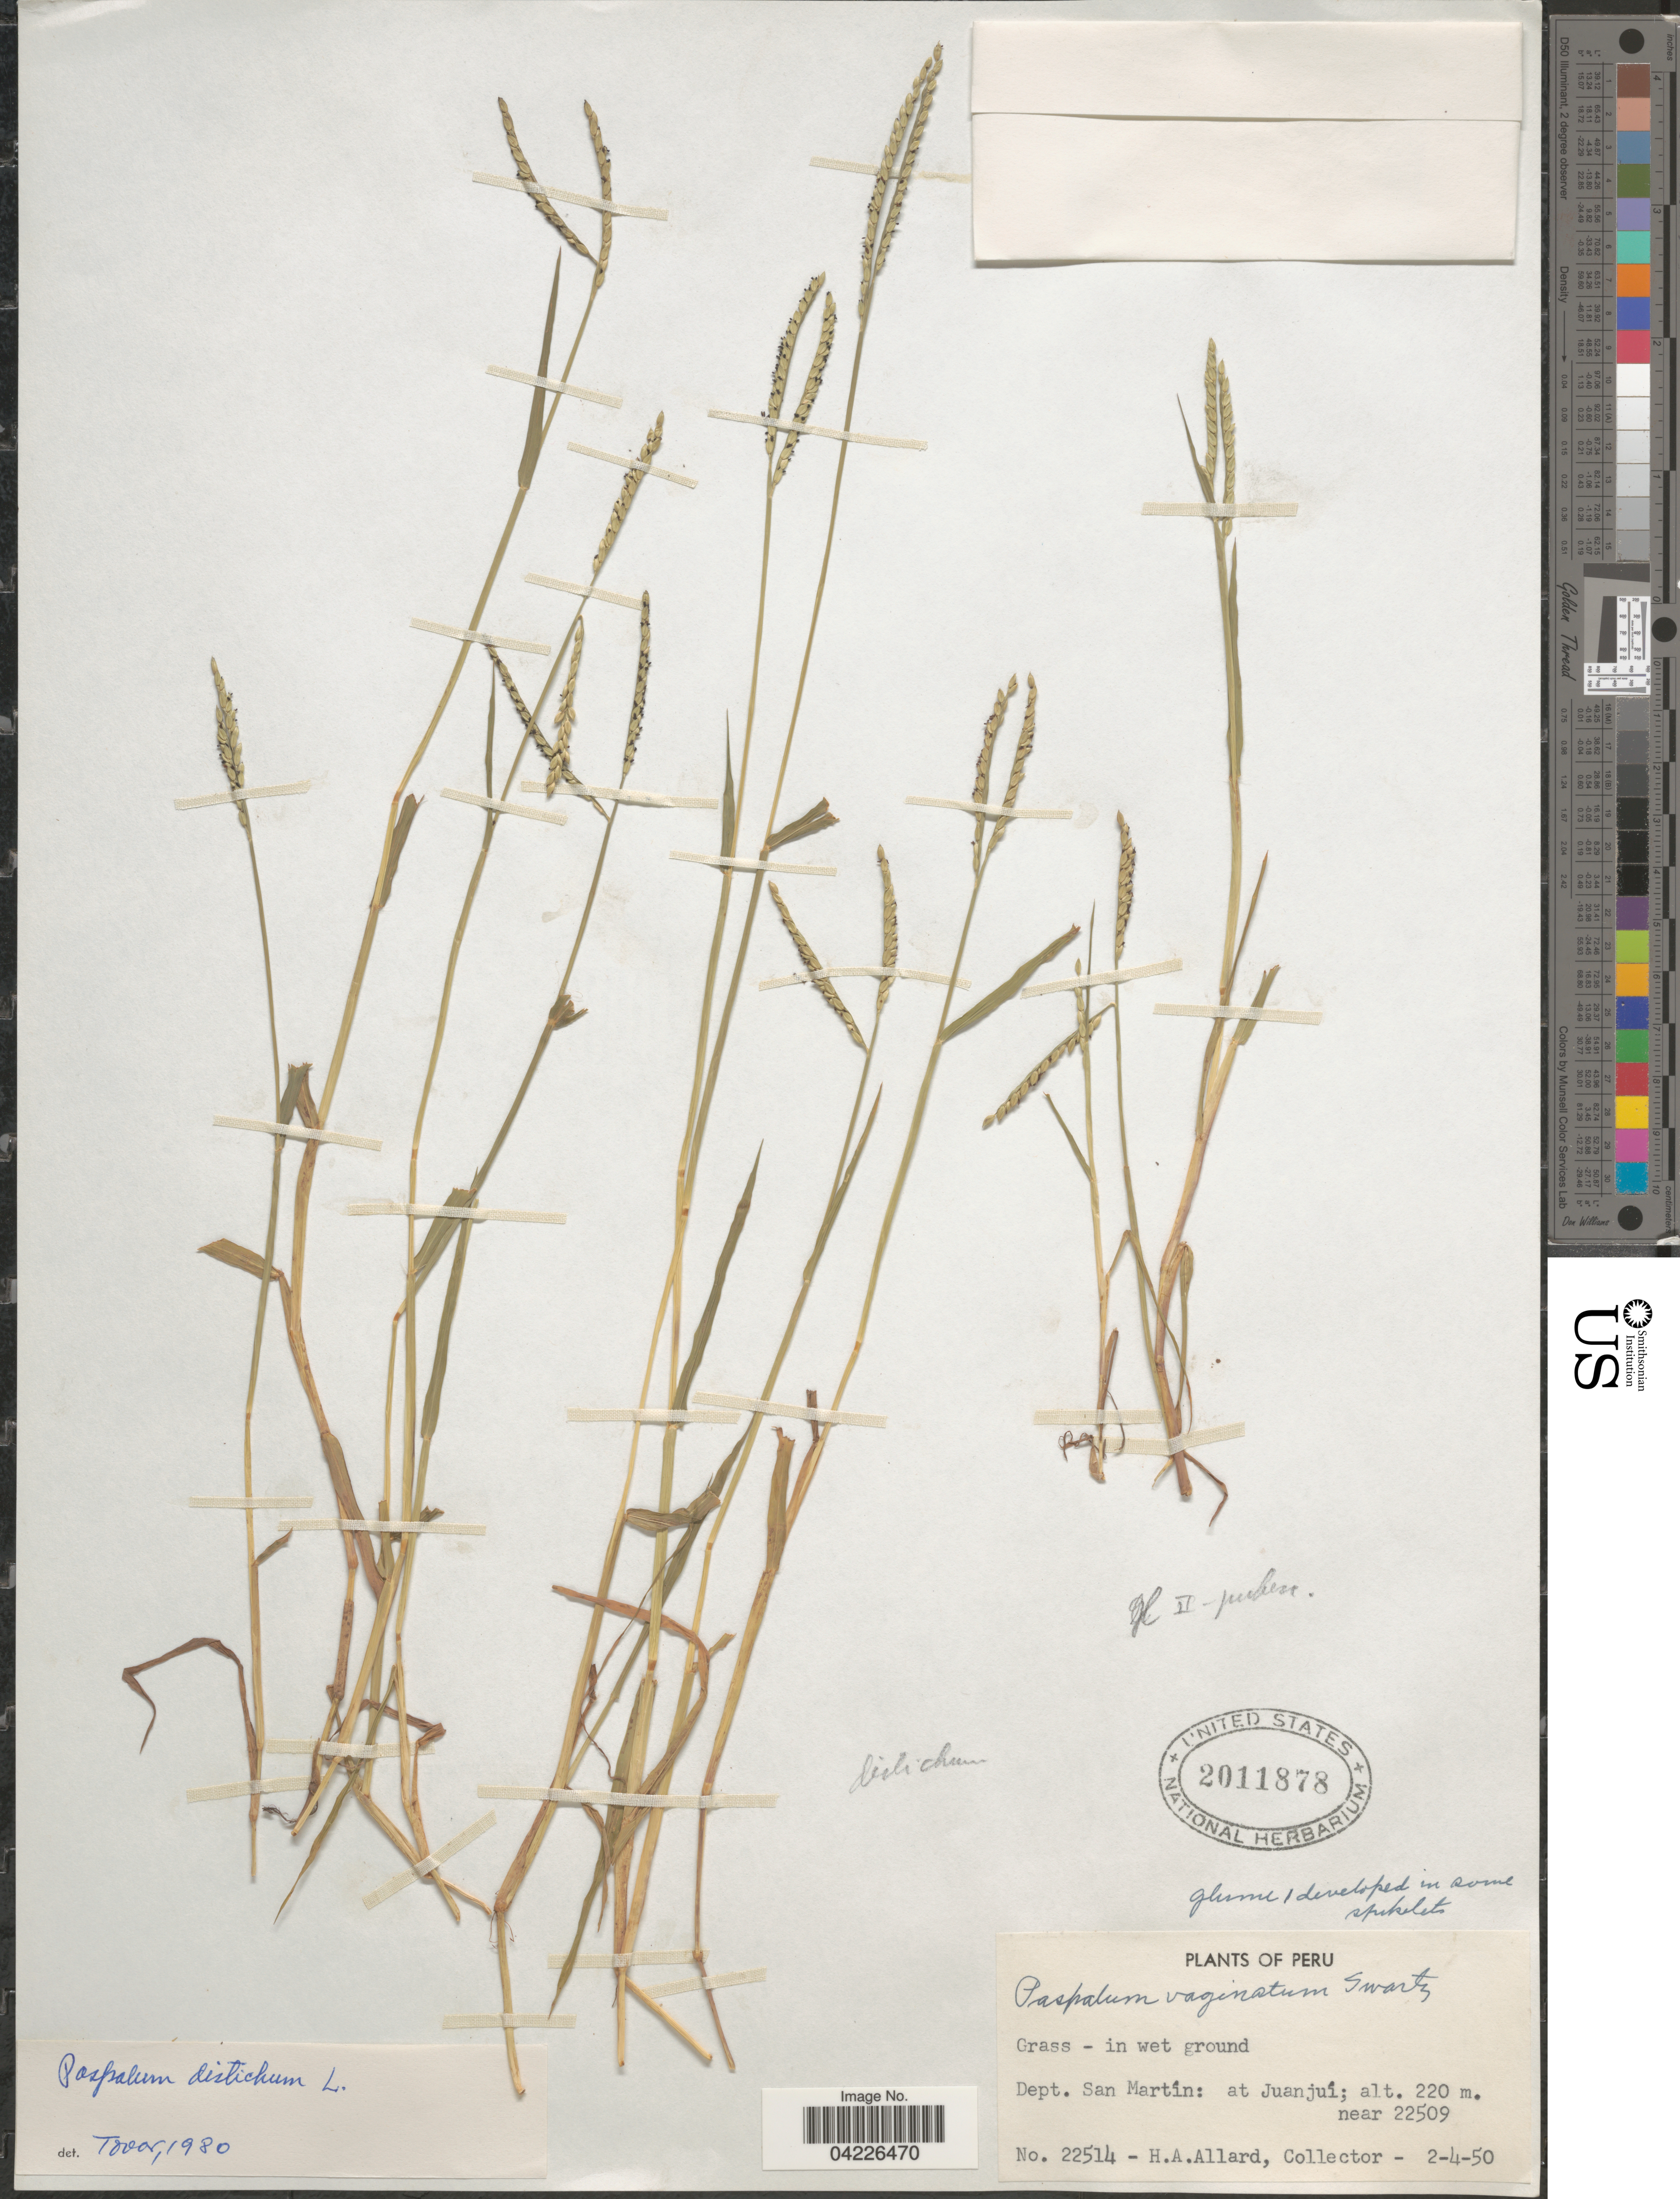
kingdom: Plantae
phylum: Tracheophyta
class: Liliopsida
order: Poales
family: Poaceae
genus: Paspalum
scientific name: Paspalum vaginatum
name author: Sw.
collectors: H. A. Allard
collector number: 22514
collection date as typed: Transcribed d/m/y: 2/4/50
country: Peru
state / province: San Martín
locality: Dept. San Martín: at Juanjuí; near 22509.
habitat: in wet ground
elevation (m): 220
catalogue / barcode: US 2011878